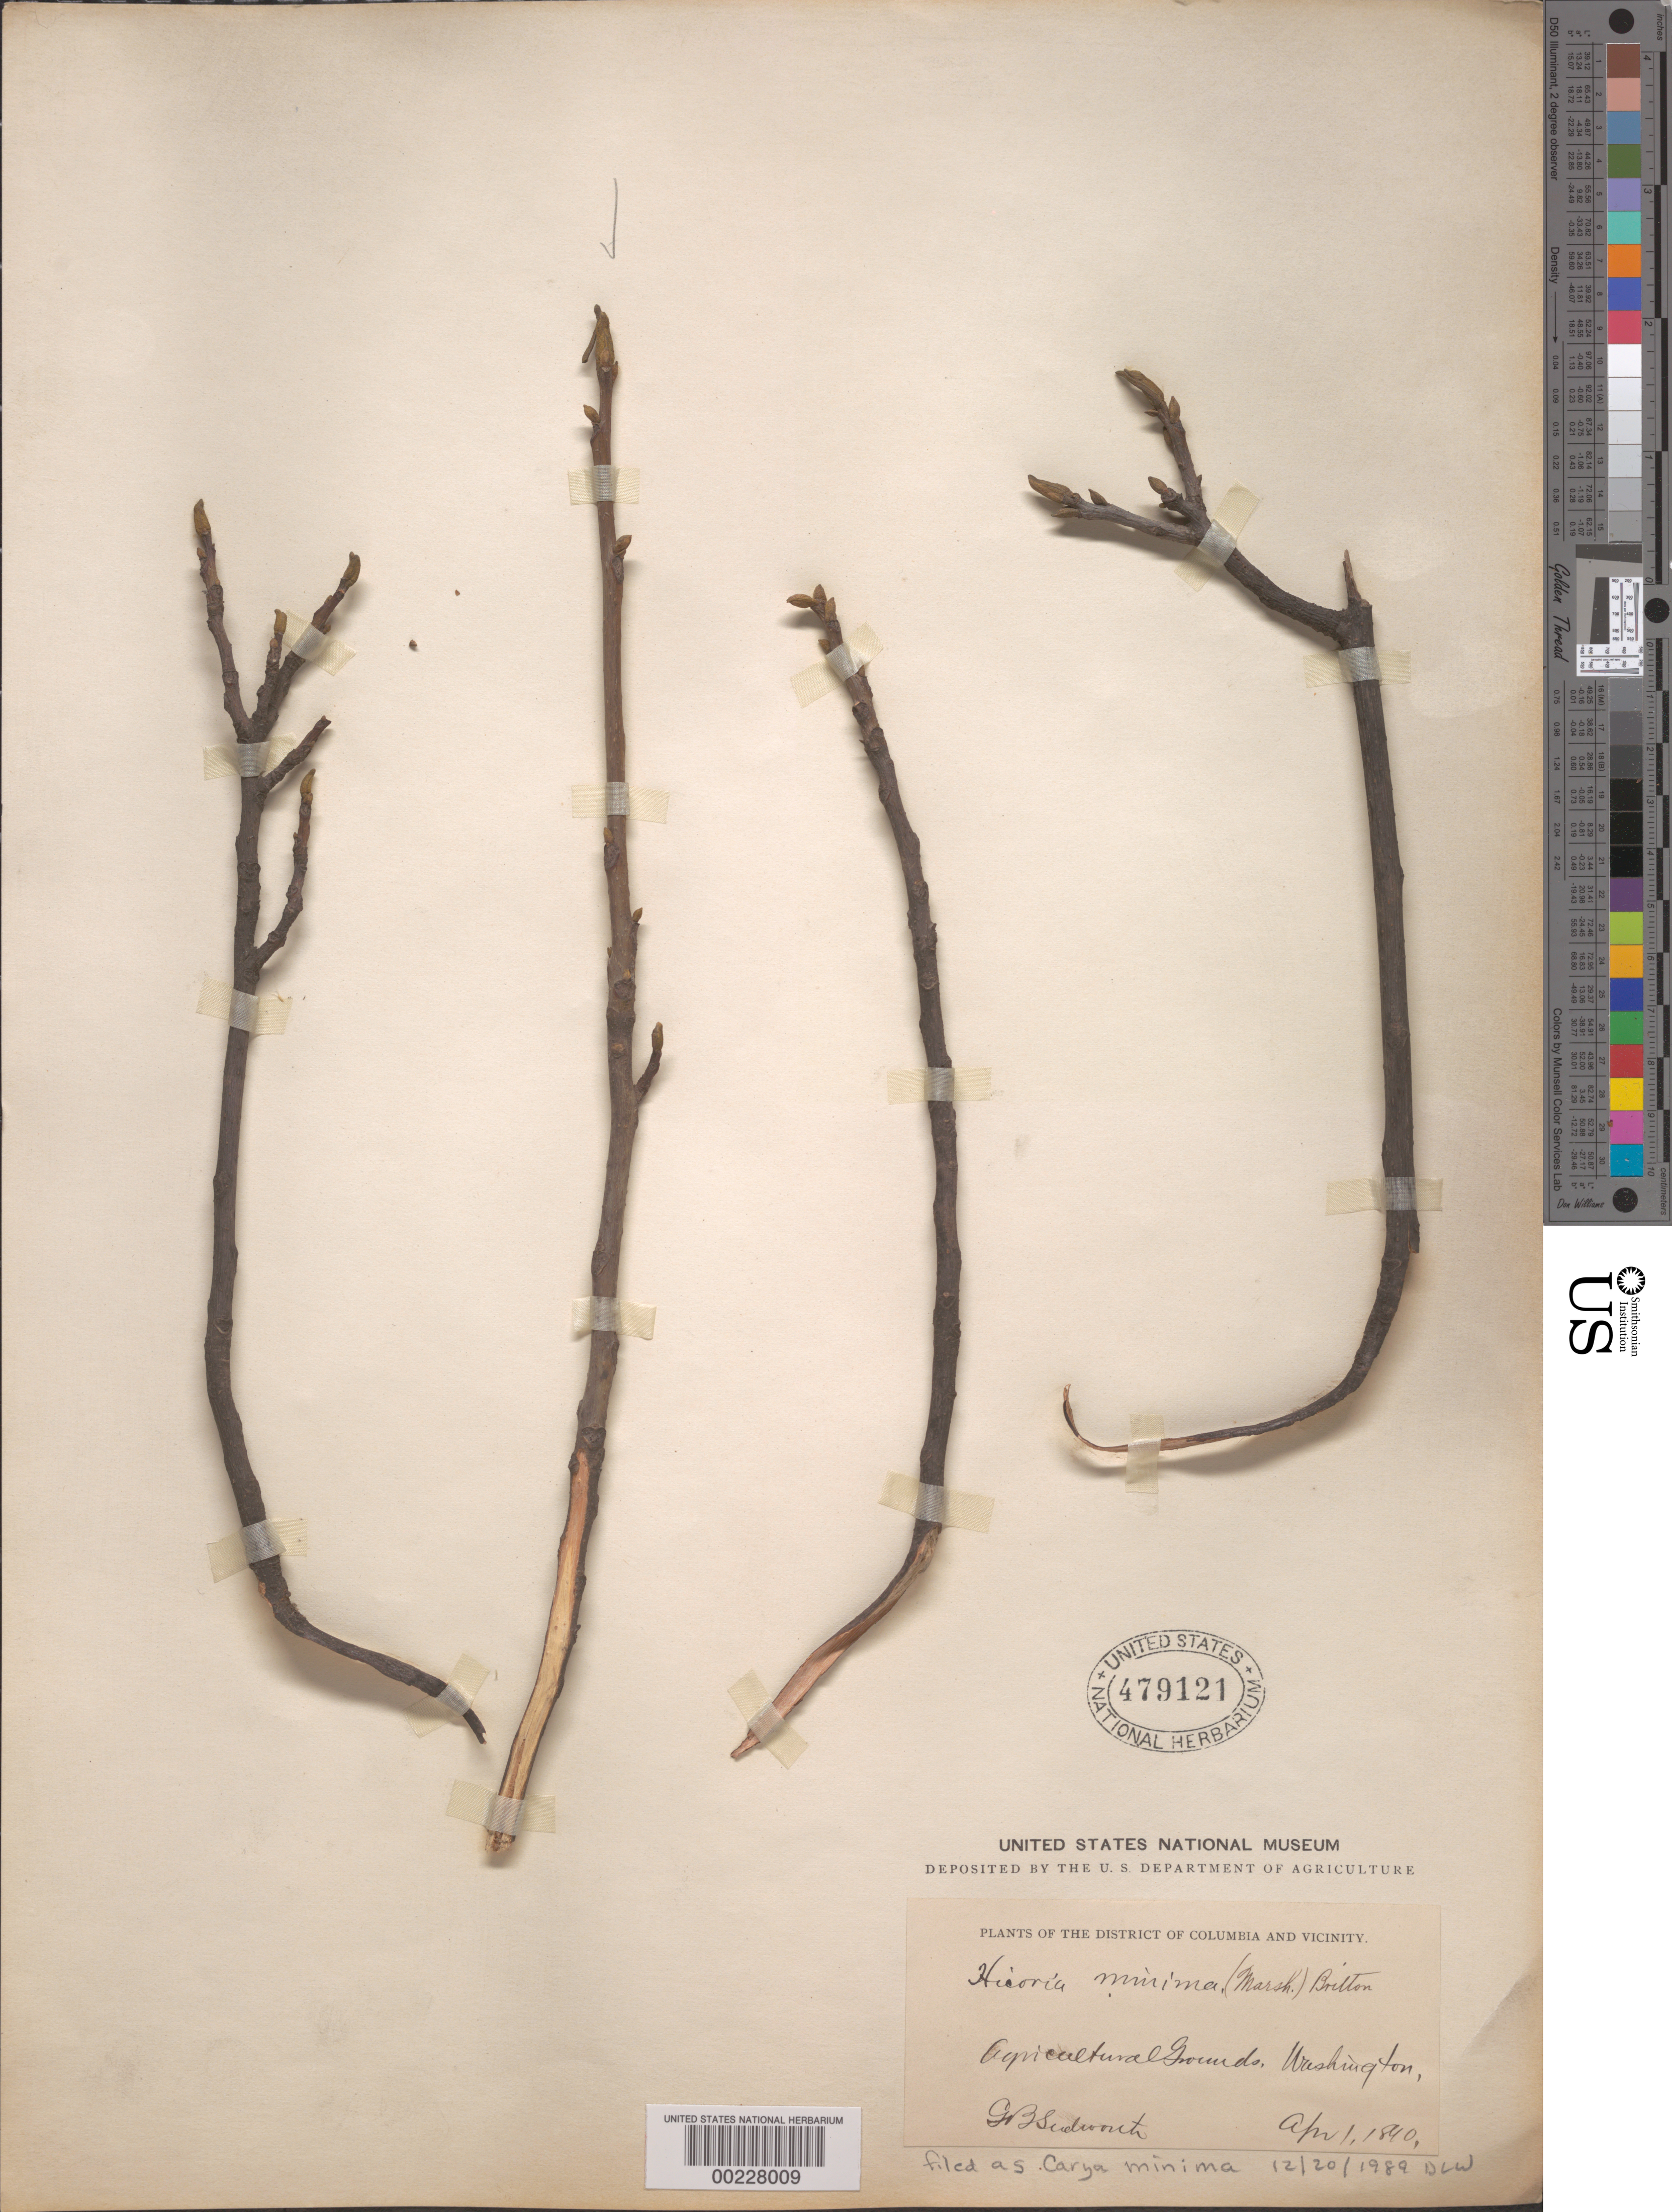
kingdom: Plantae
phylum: Tracheophyta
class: Magnoliopsida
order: Fagales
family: Juglandaceae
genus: Carya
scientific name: Carya minima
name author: (Marshall) Britton, Stearns & Poggenb.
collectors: G. B. Sudworth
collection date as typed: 01 Apr 1890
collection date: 1890-04-01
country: United States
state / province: District of Columbia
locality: Agricultural grounds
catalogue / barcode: US 479121